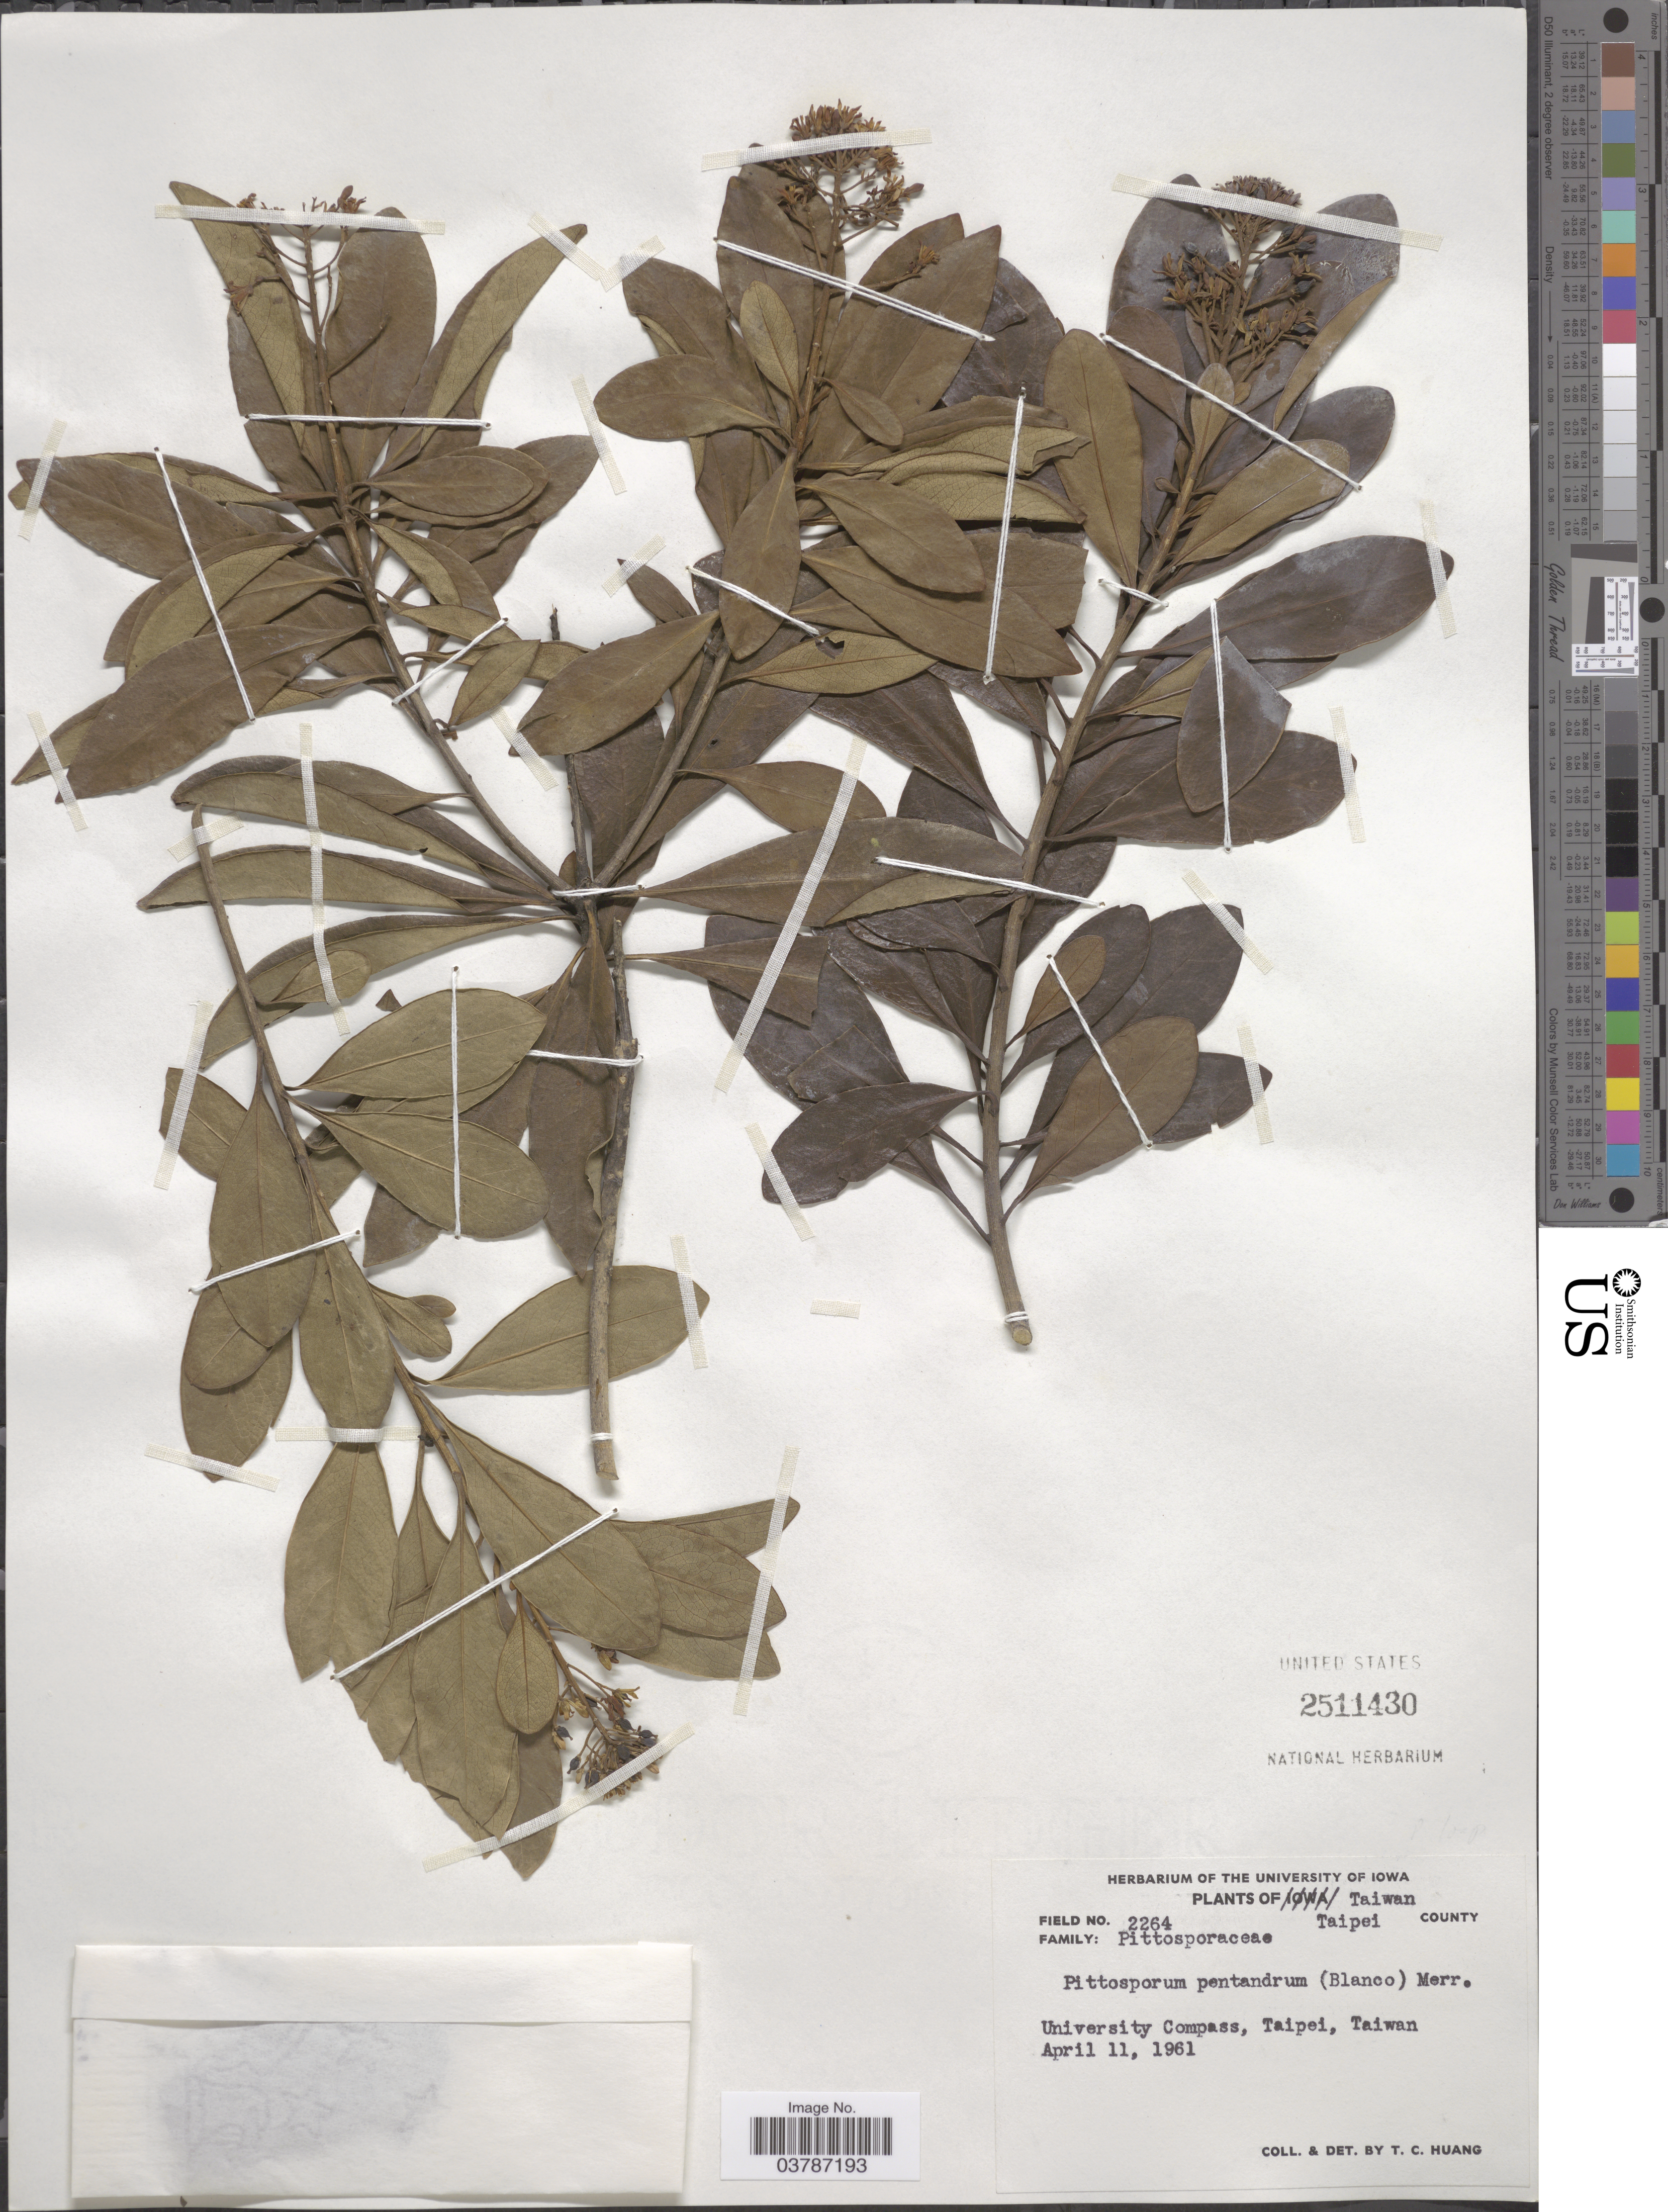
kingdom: Plantae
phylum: Tracheophyta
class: Magnoliopsida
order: Apiales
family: Pittosporaceae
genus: Pittosporum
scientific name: Pittosporum pentandrum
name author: (Blanco) Merr.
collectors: T. Huang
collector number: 2264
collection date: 1961-04-11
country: Taiwan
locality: Taipei County. University Compass, Taipei.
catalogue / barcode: US 2511430